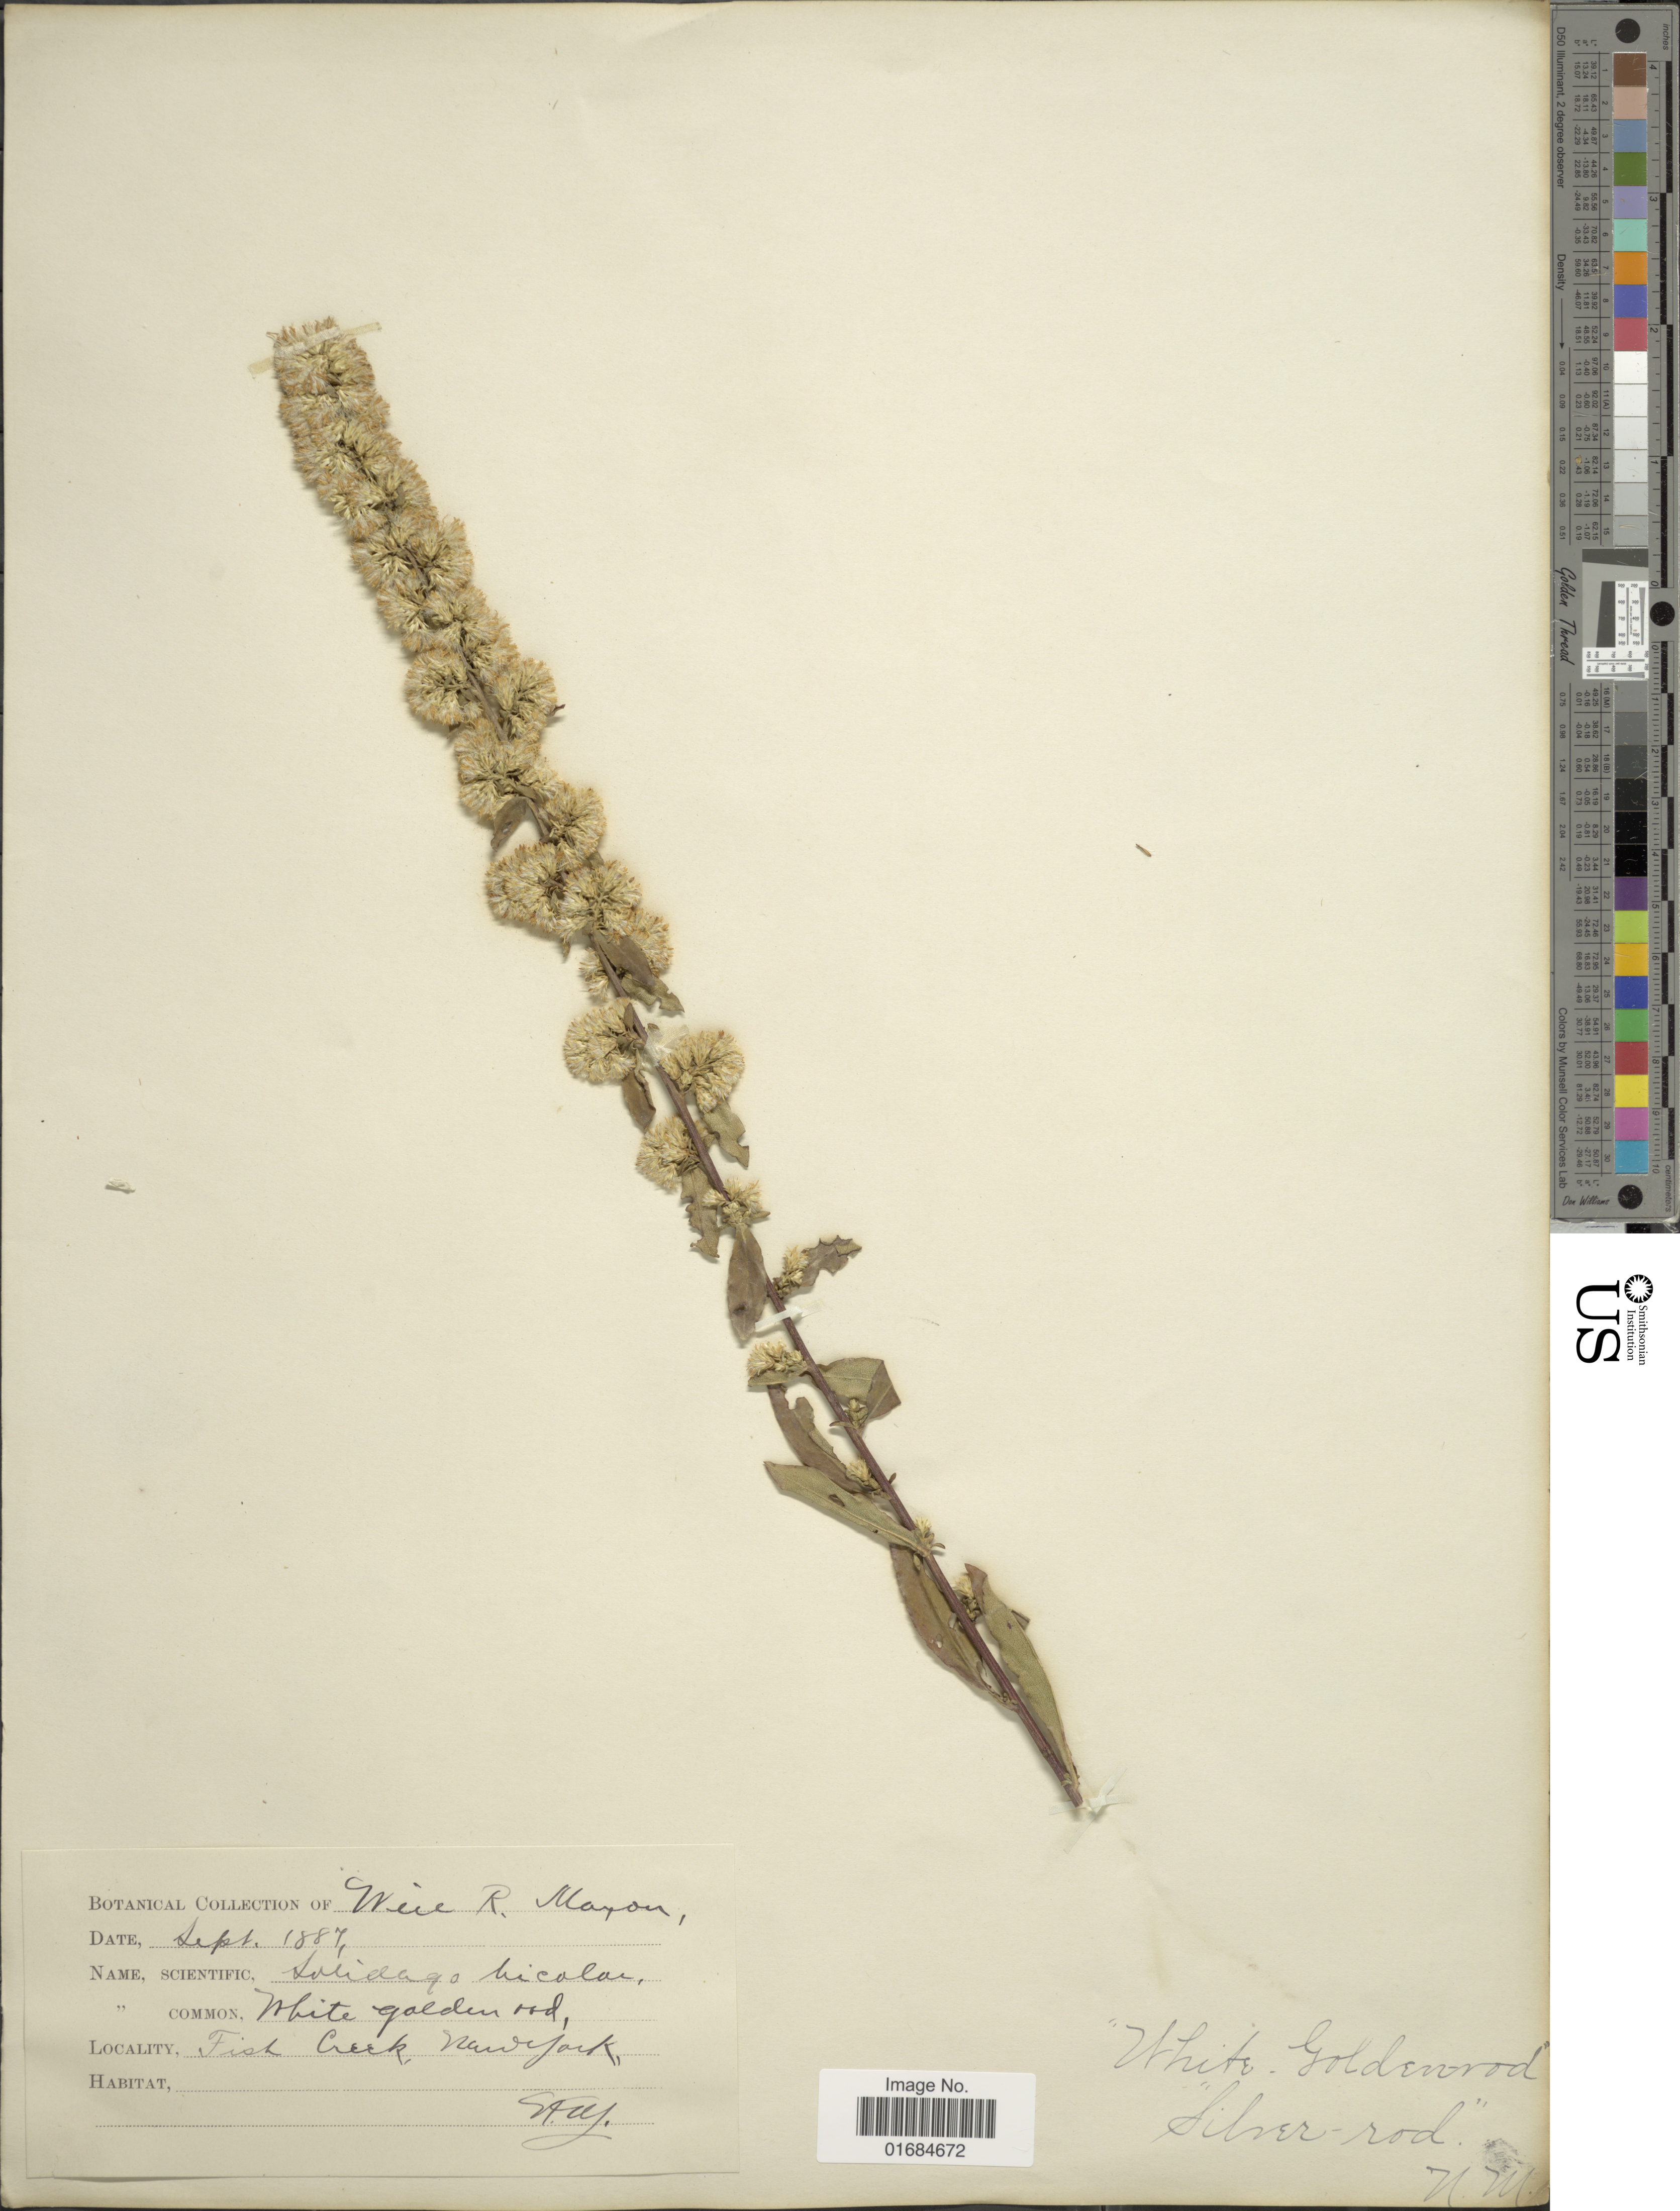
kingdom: Plantae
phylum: Tracheophyta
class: Magnoliopsida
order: Asterales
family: Asteraceae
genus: Solidago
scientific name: Solidago bicolor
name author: L.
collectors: W. R. Maxon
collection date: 1887-09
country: United States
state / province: New York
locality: Fish Creek, New York.